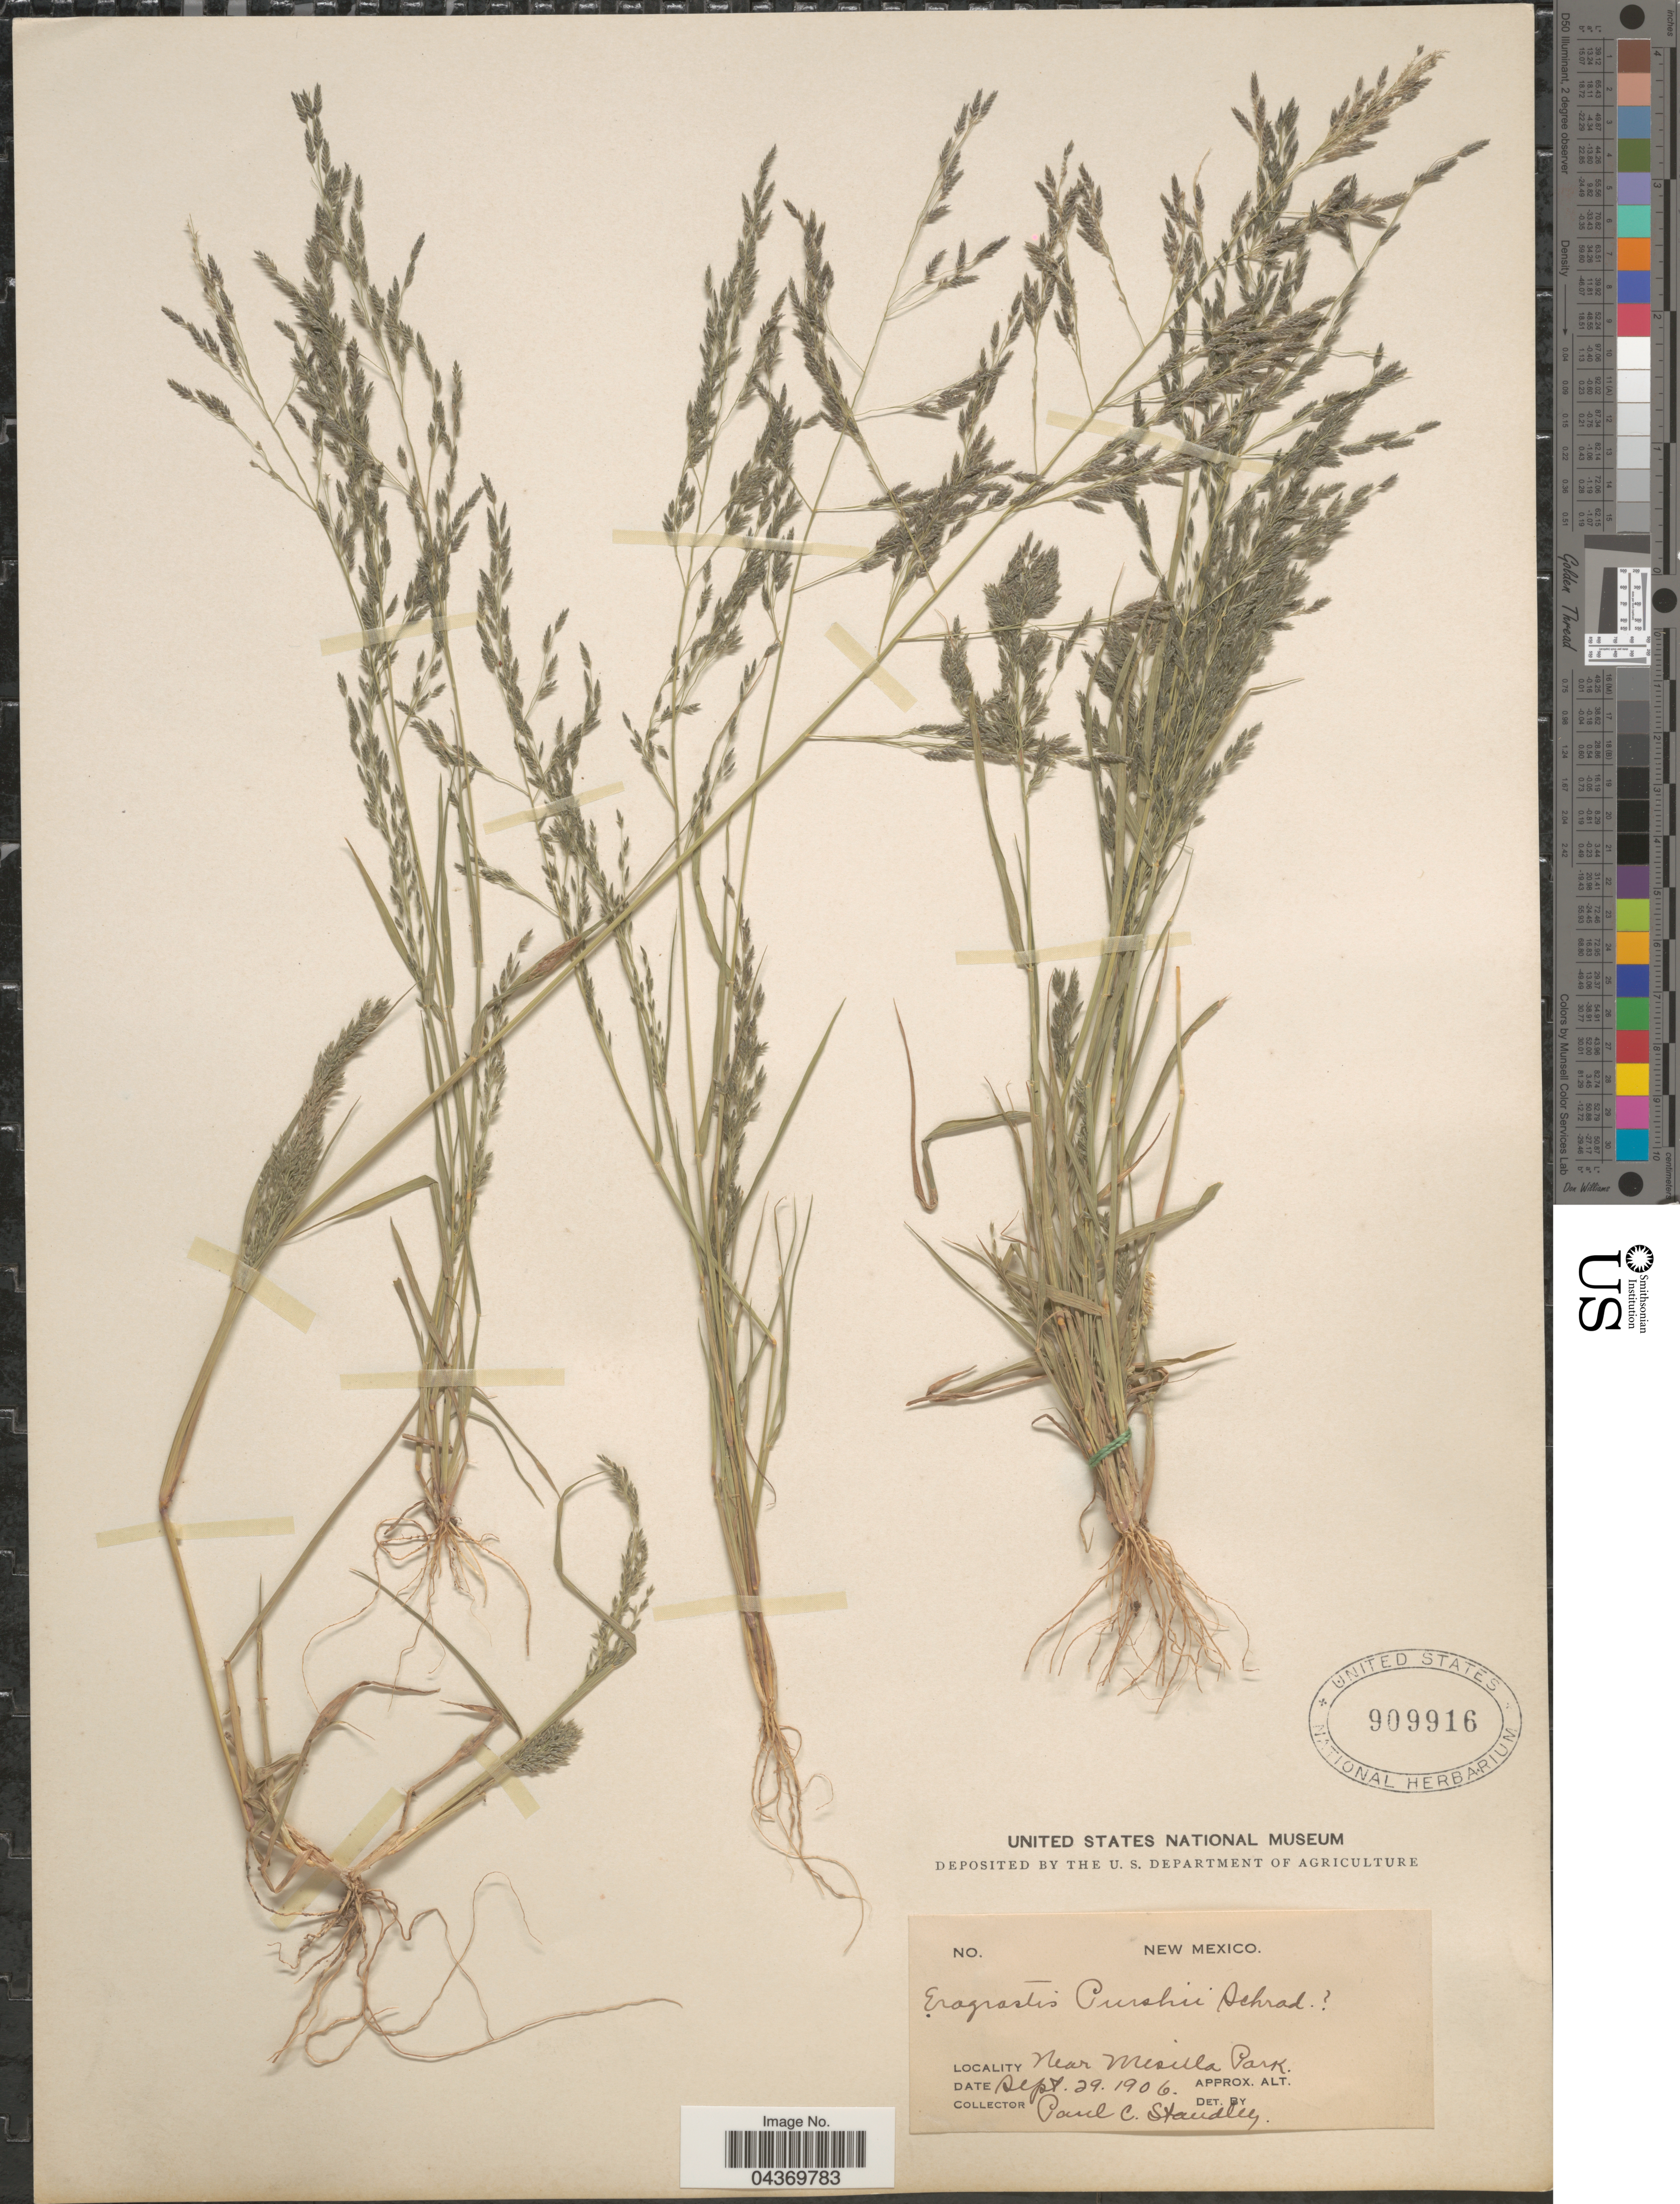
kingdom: Plantae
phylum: Tracheophyta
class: Liliopsida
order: Poales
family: Poaceae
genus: Eragrostis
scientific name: Eragrostis pectinacea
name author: (Michx.) Nees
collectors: P. C. Standley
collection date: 1906-09-29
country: United States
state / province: New Mexico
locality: Near Mesilla Park.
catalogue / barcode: US 909916